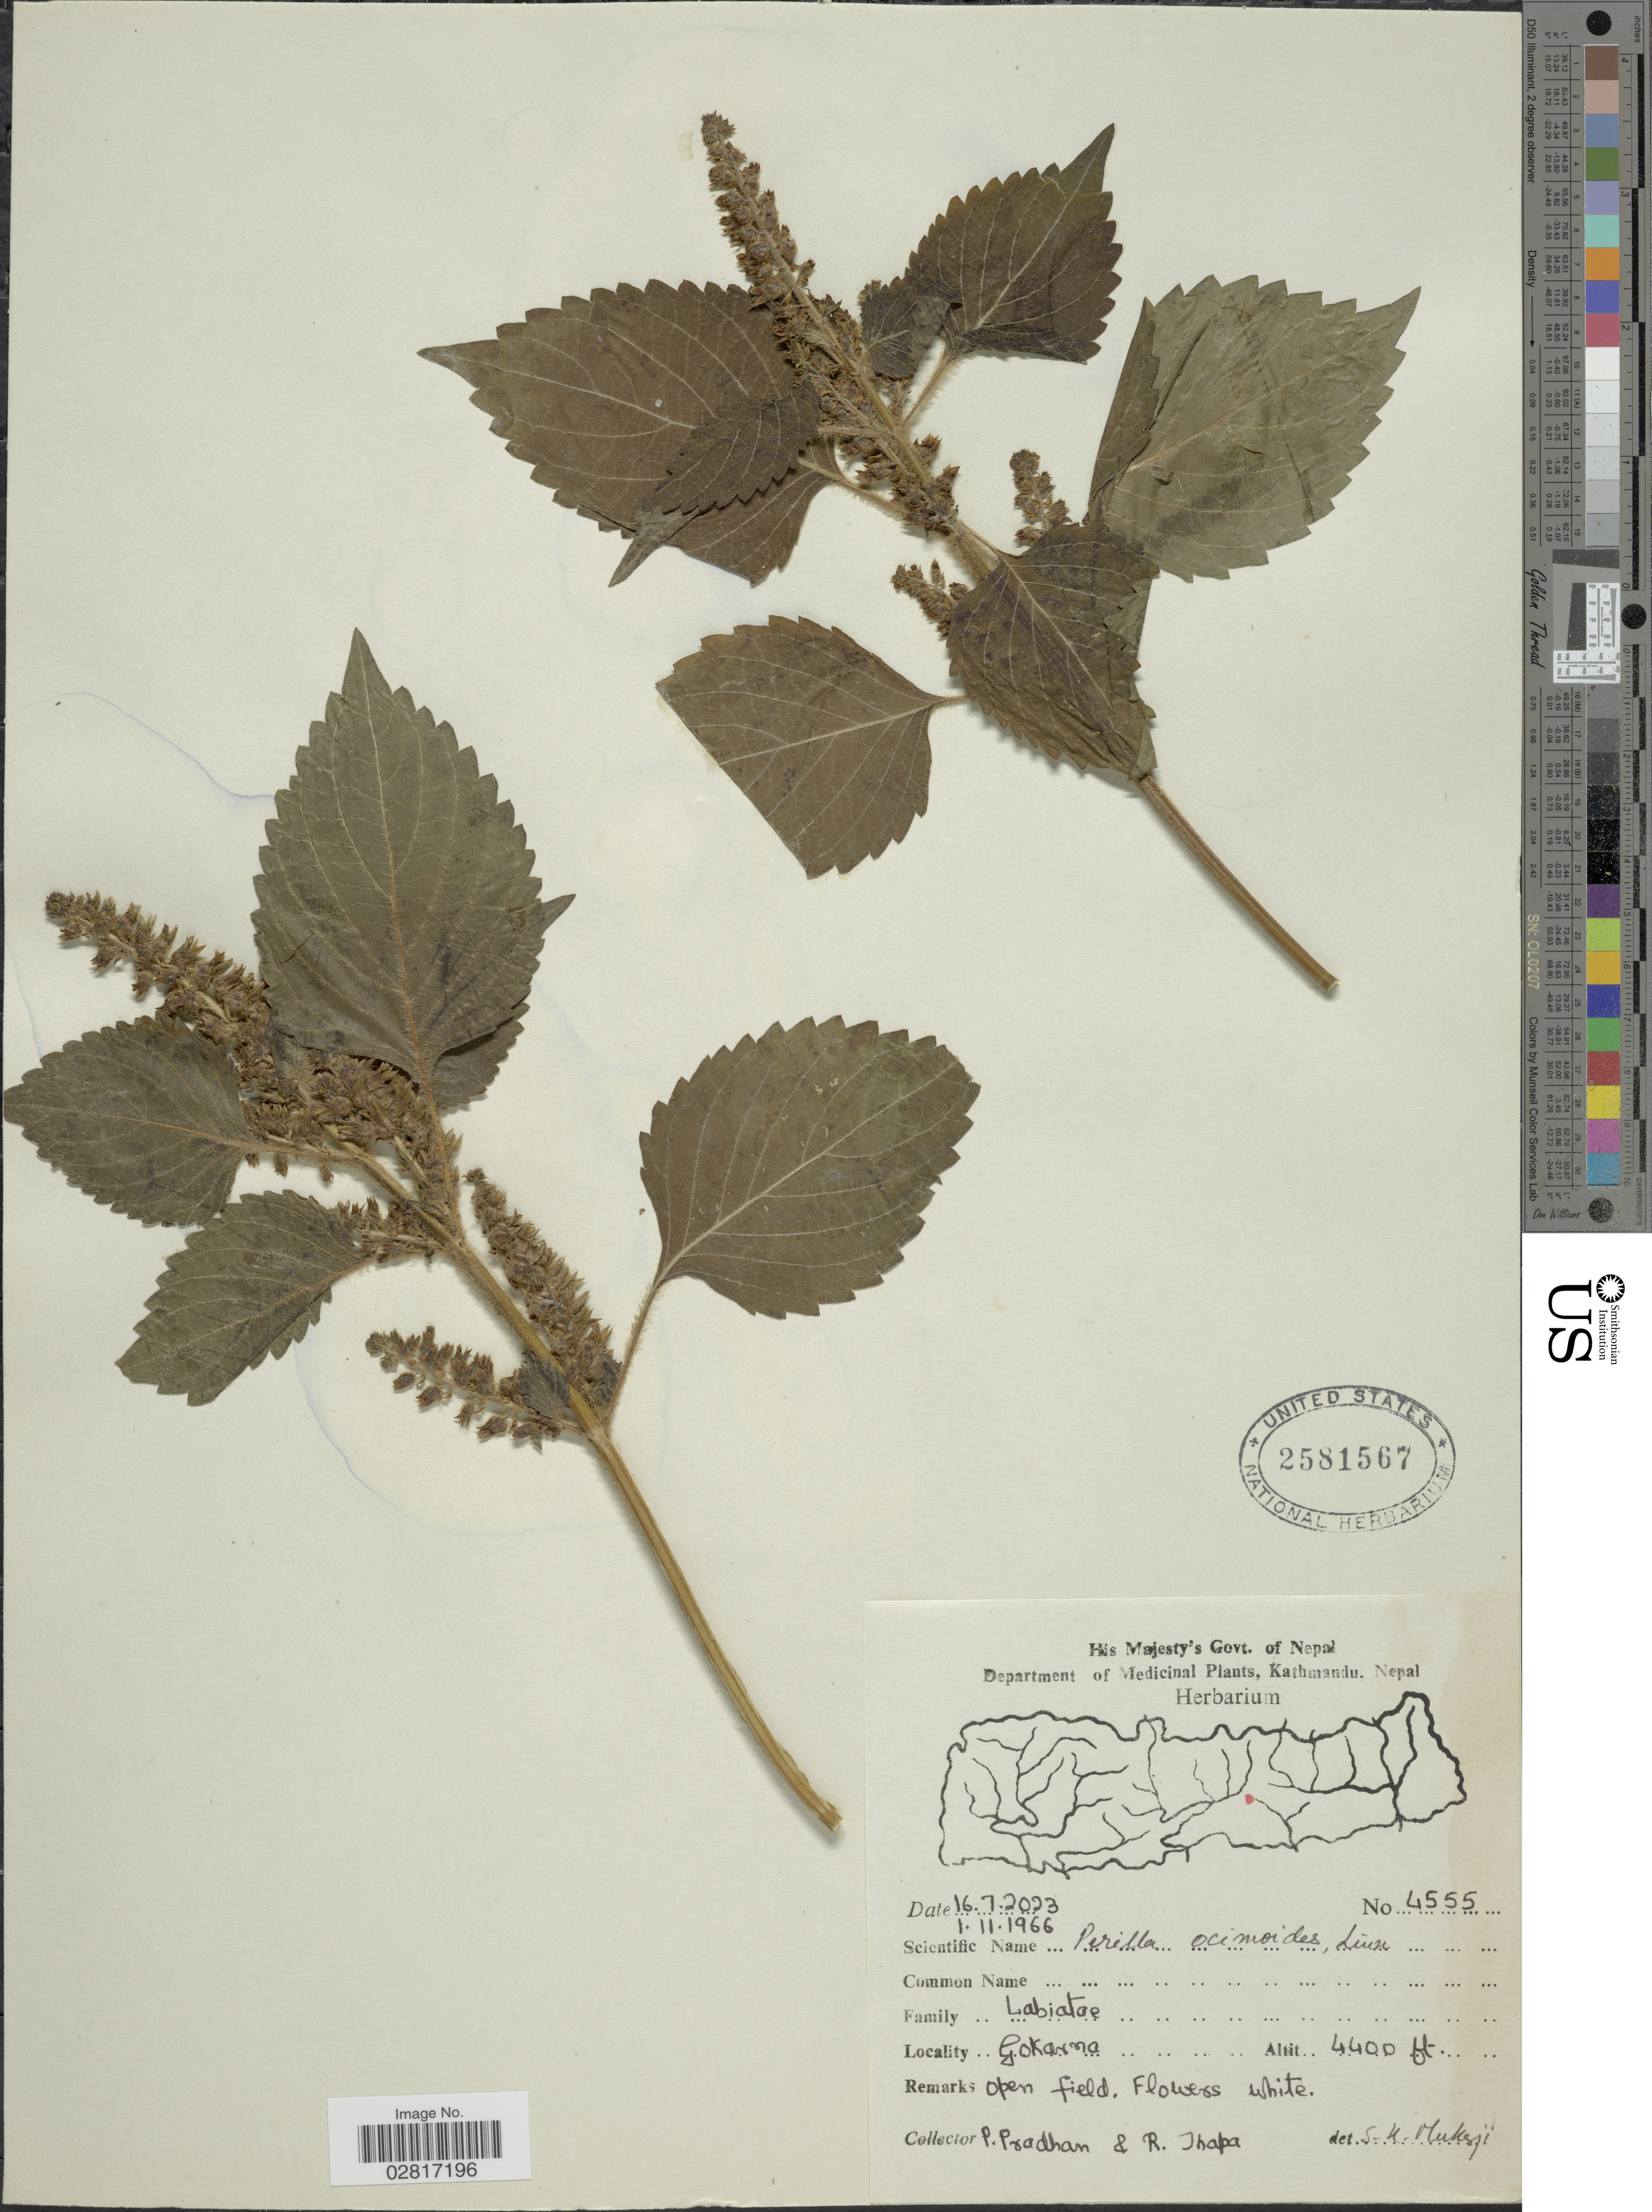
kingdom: Plantae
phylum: Tracheophyta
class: Magnoliopsida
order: Lamiales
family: Lamiaceae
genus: Perilla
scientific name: Perilla frutescens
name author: (L.) Britton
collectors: P. Pradhan & R. Thapa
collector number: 4555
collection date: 1966-11-01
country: Nepal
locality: Gokarna.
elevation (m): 1341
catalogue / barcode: US 2581567